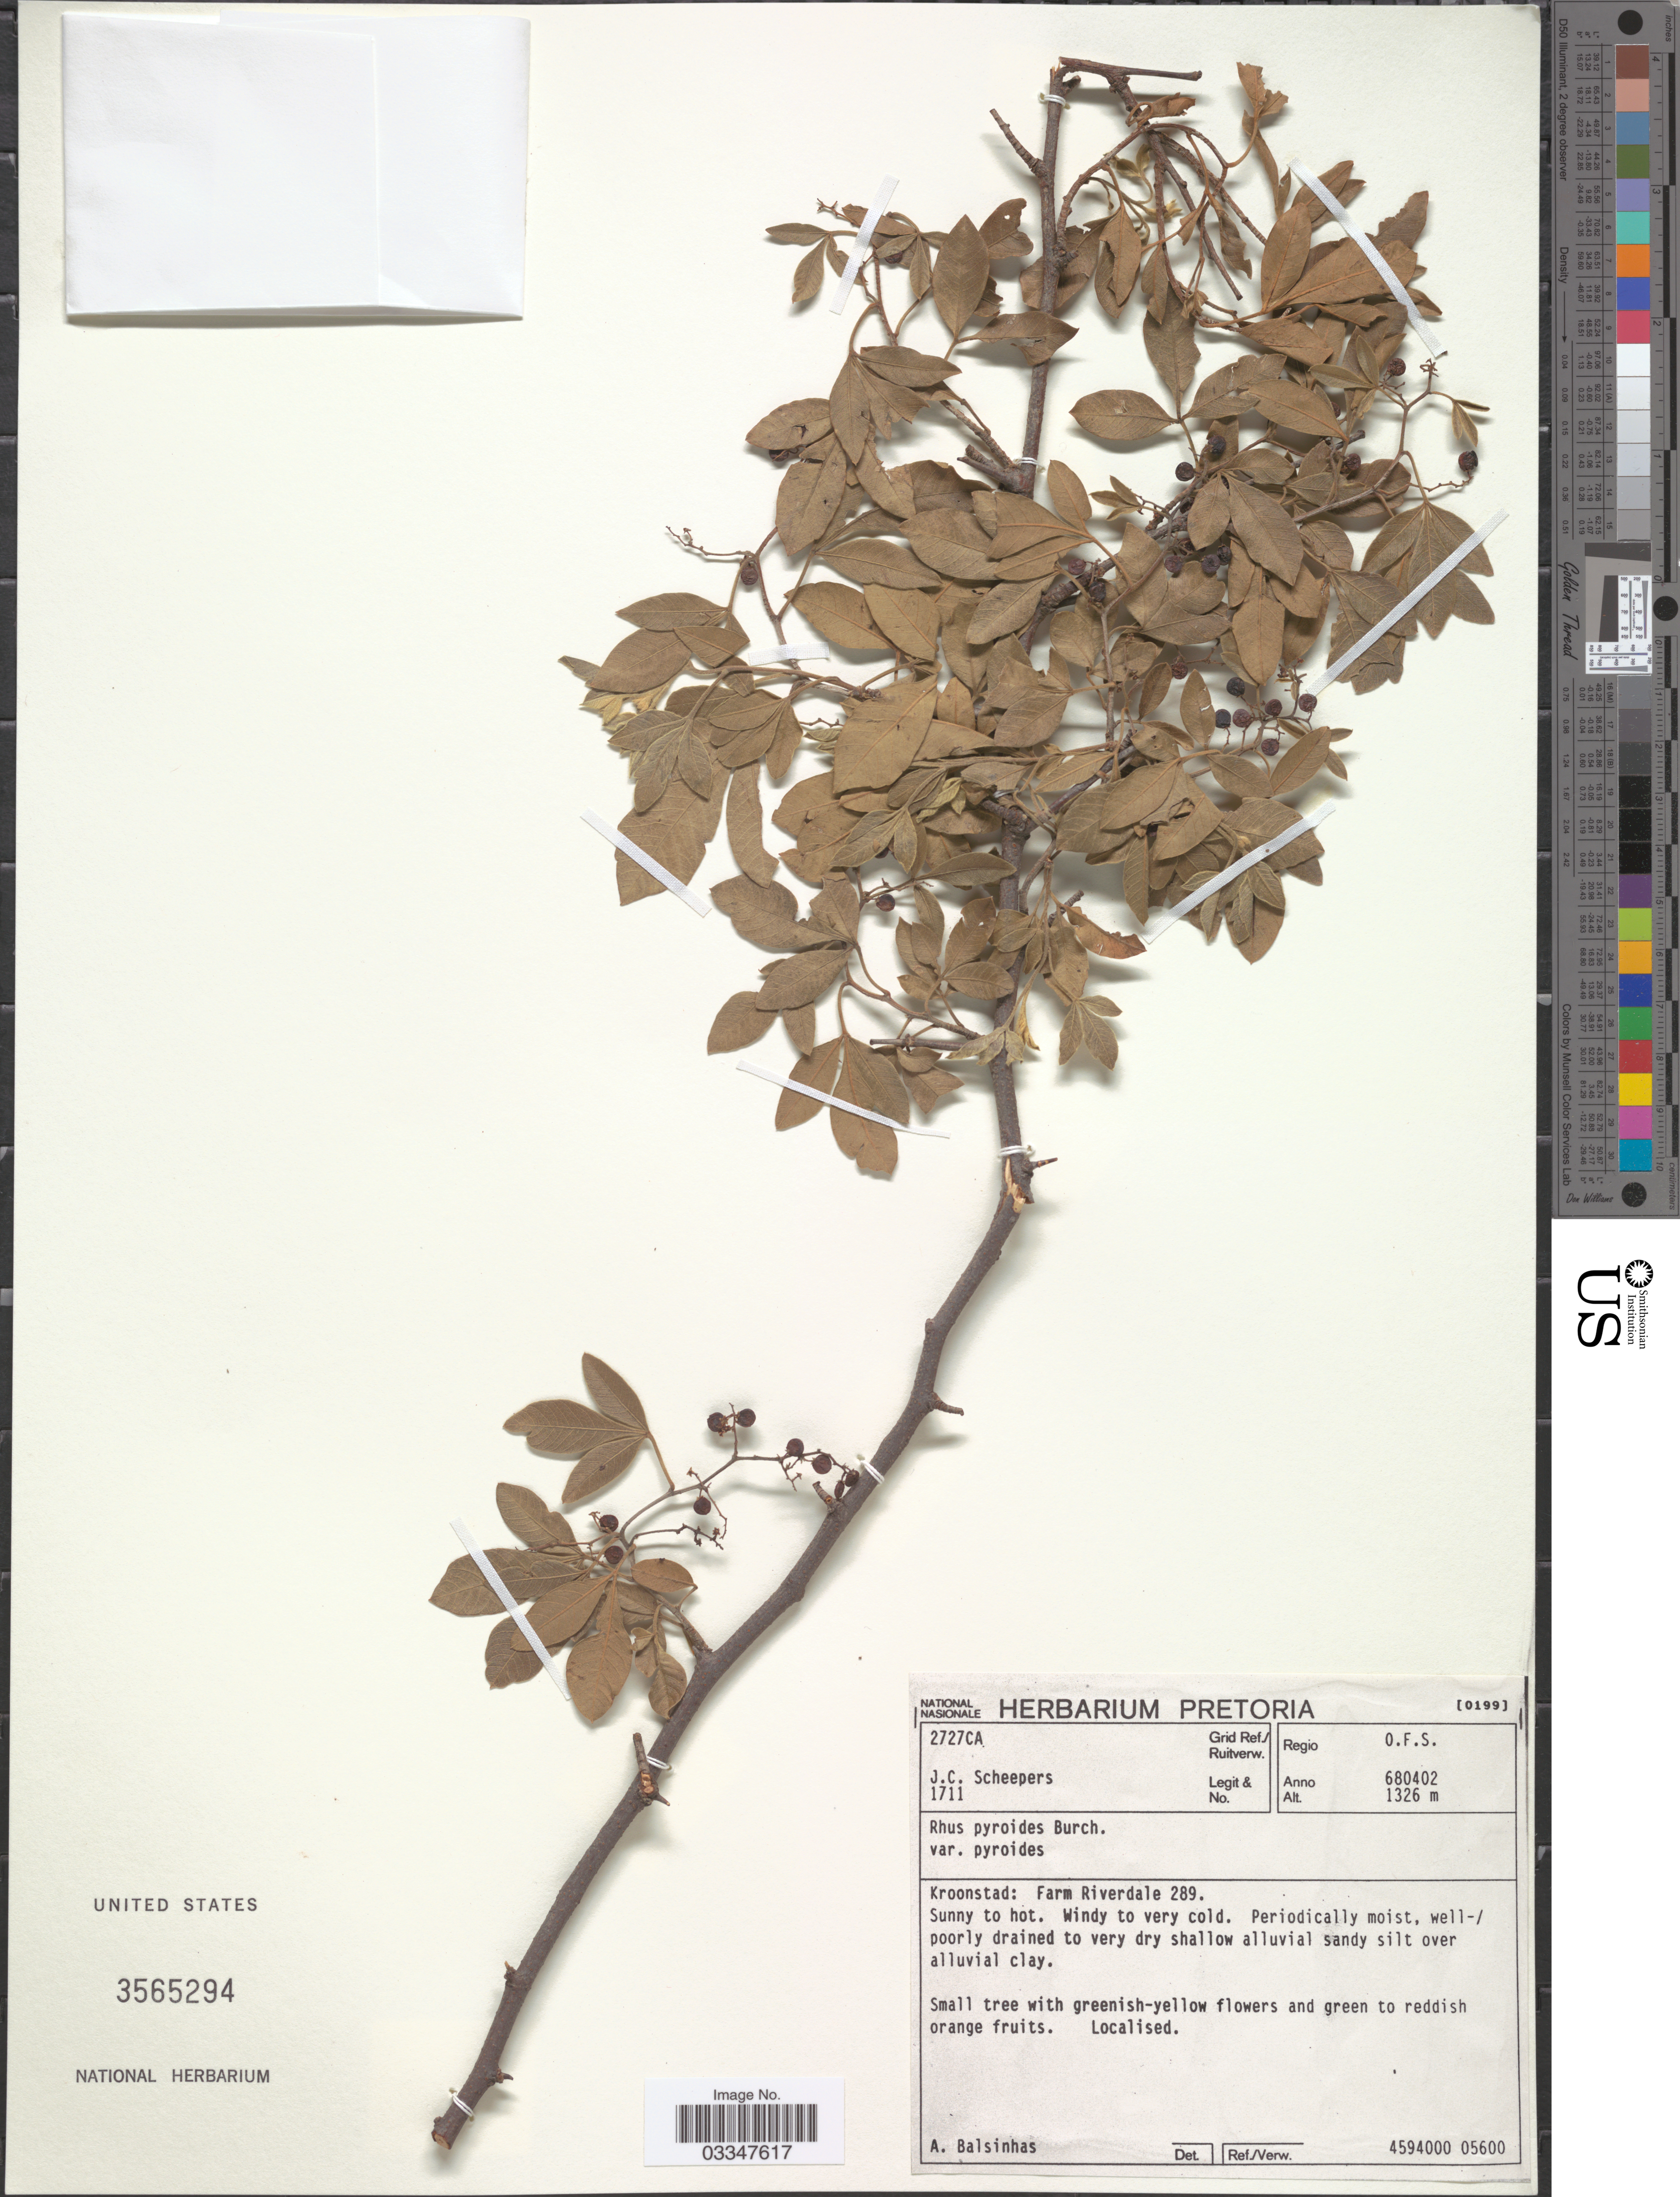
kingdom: Plantae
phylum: Tracheophyta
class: Magnoliopsida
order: Sapindales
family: Anacardiaceae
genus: Rhus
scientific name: Rhus pyroides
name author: Burch.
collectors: J. Scheepers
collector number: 1711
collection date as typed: Transcribed d/m/y: 2/4/68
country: South Africa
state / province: Free State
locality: Regio O.F.S. Grid Ref./ Ruitverw. 2727CA. Kroonstad: Farm Riverdale 289.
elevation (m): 1326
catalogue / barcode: US 3565294